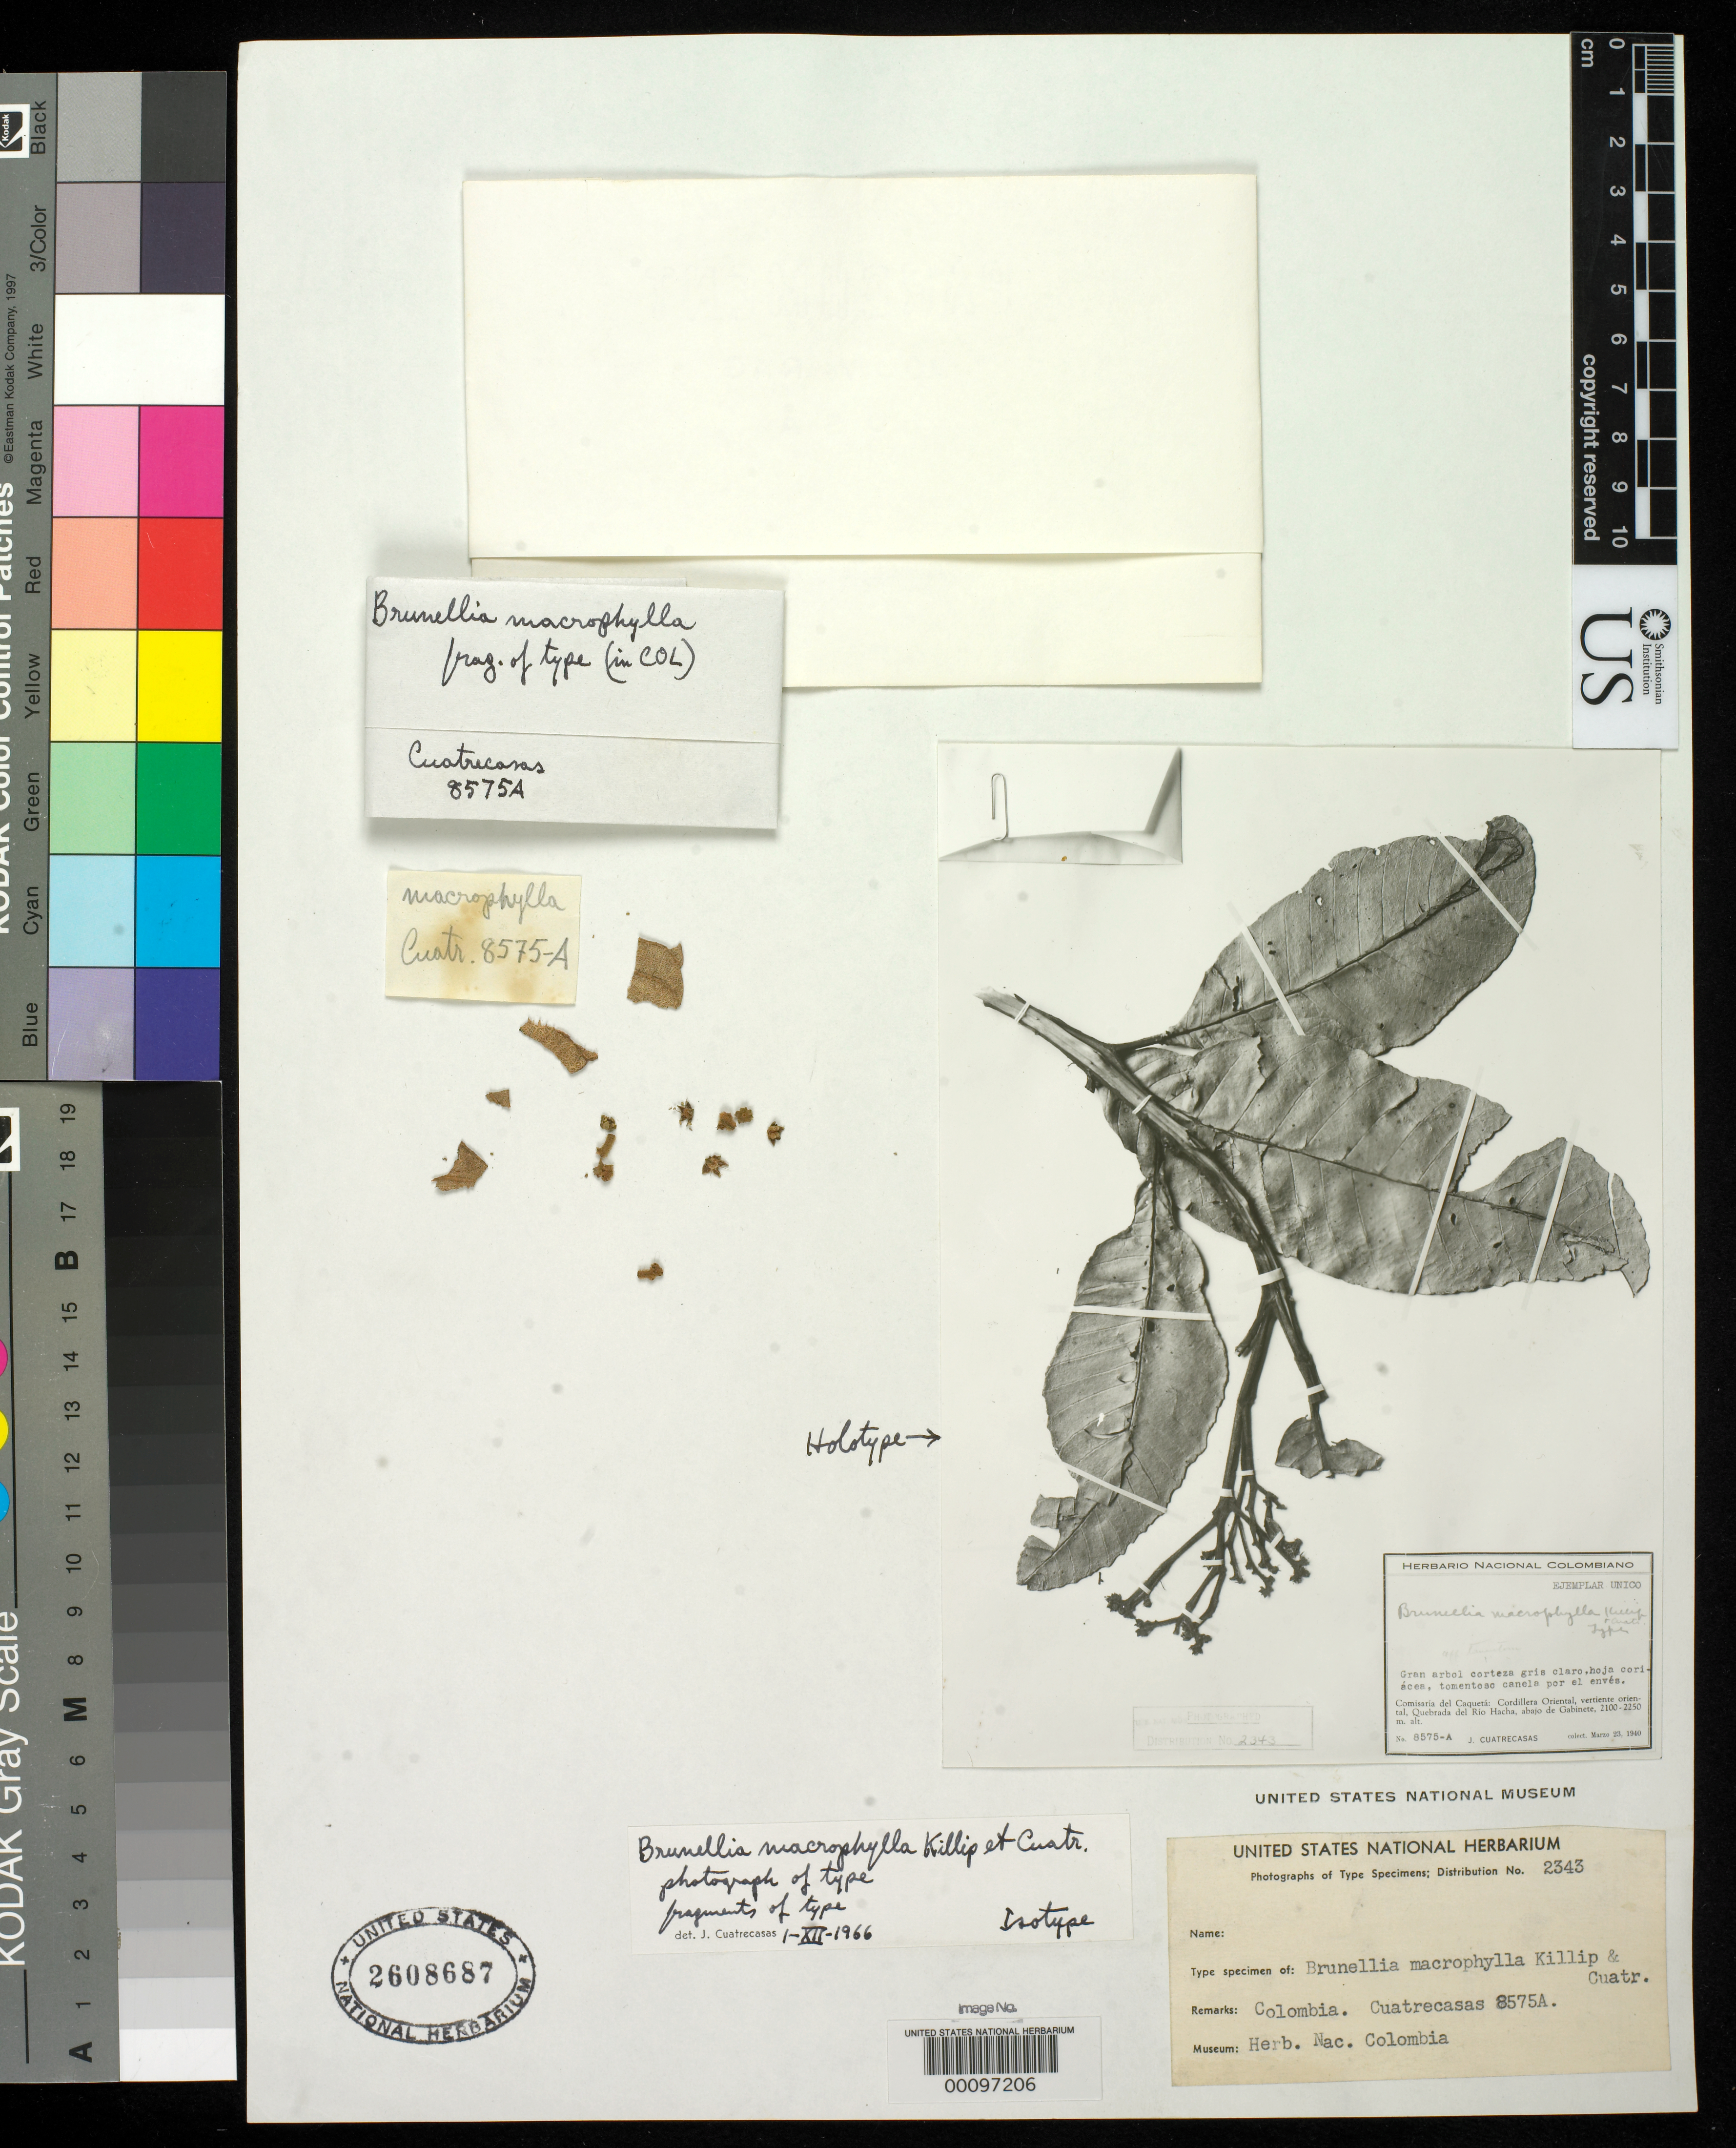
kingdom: Plantae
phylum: Tracheophyta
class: Magnoliopsida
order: Oxalidales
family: Brunelliaceae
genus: Brunellia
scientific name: Brunellia macrophylla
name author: Killip & Cuatrec.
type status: Isotype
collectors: J. Cuatrecasas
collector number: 8575-a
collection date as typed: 23 Mar 1940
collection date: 1940-03-23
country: Colombia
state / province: Caquetá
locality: Cordillera Oriental, Quebrada del Rio Hacha, Gabinete.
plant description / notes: Photograph and fragmentary material of (holo) type specimen ex Herb. Nac. Colombia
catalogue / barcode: US 2608687